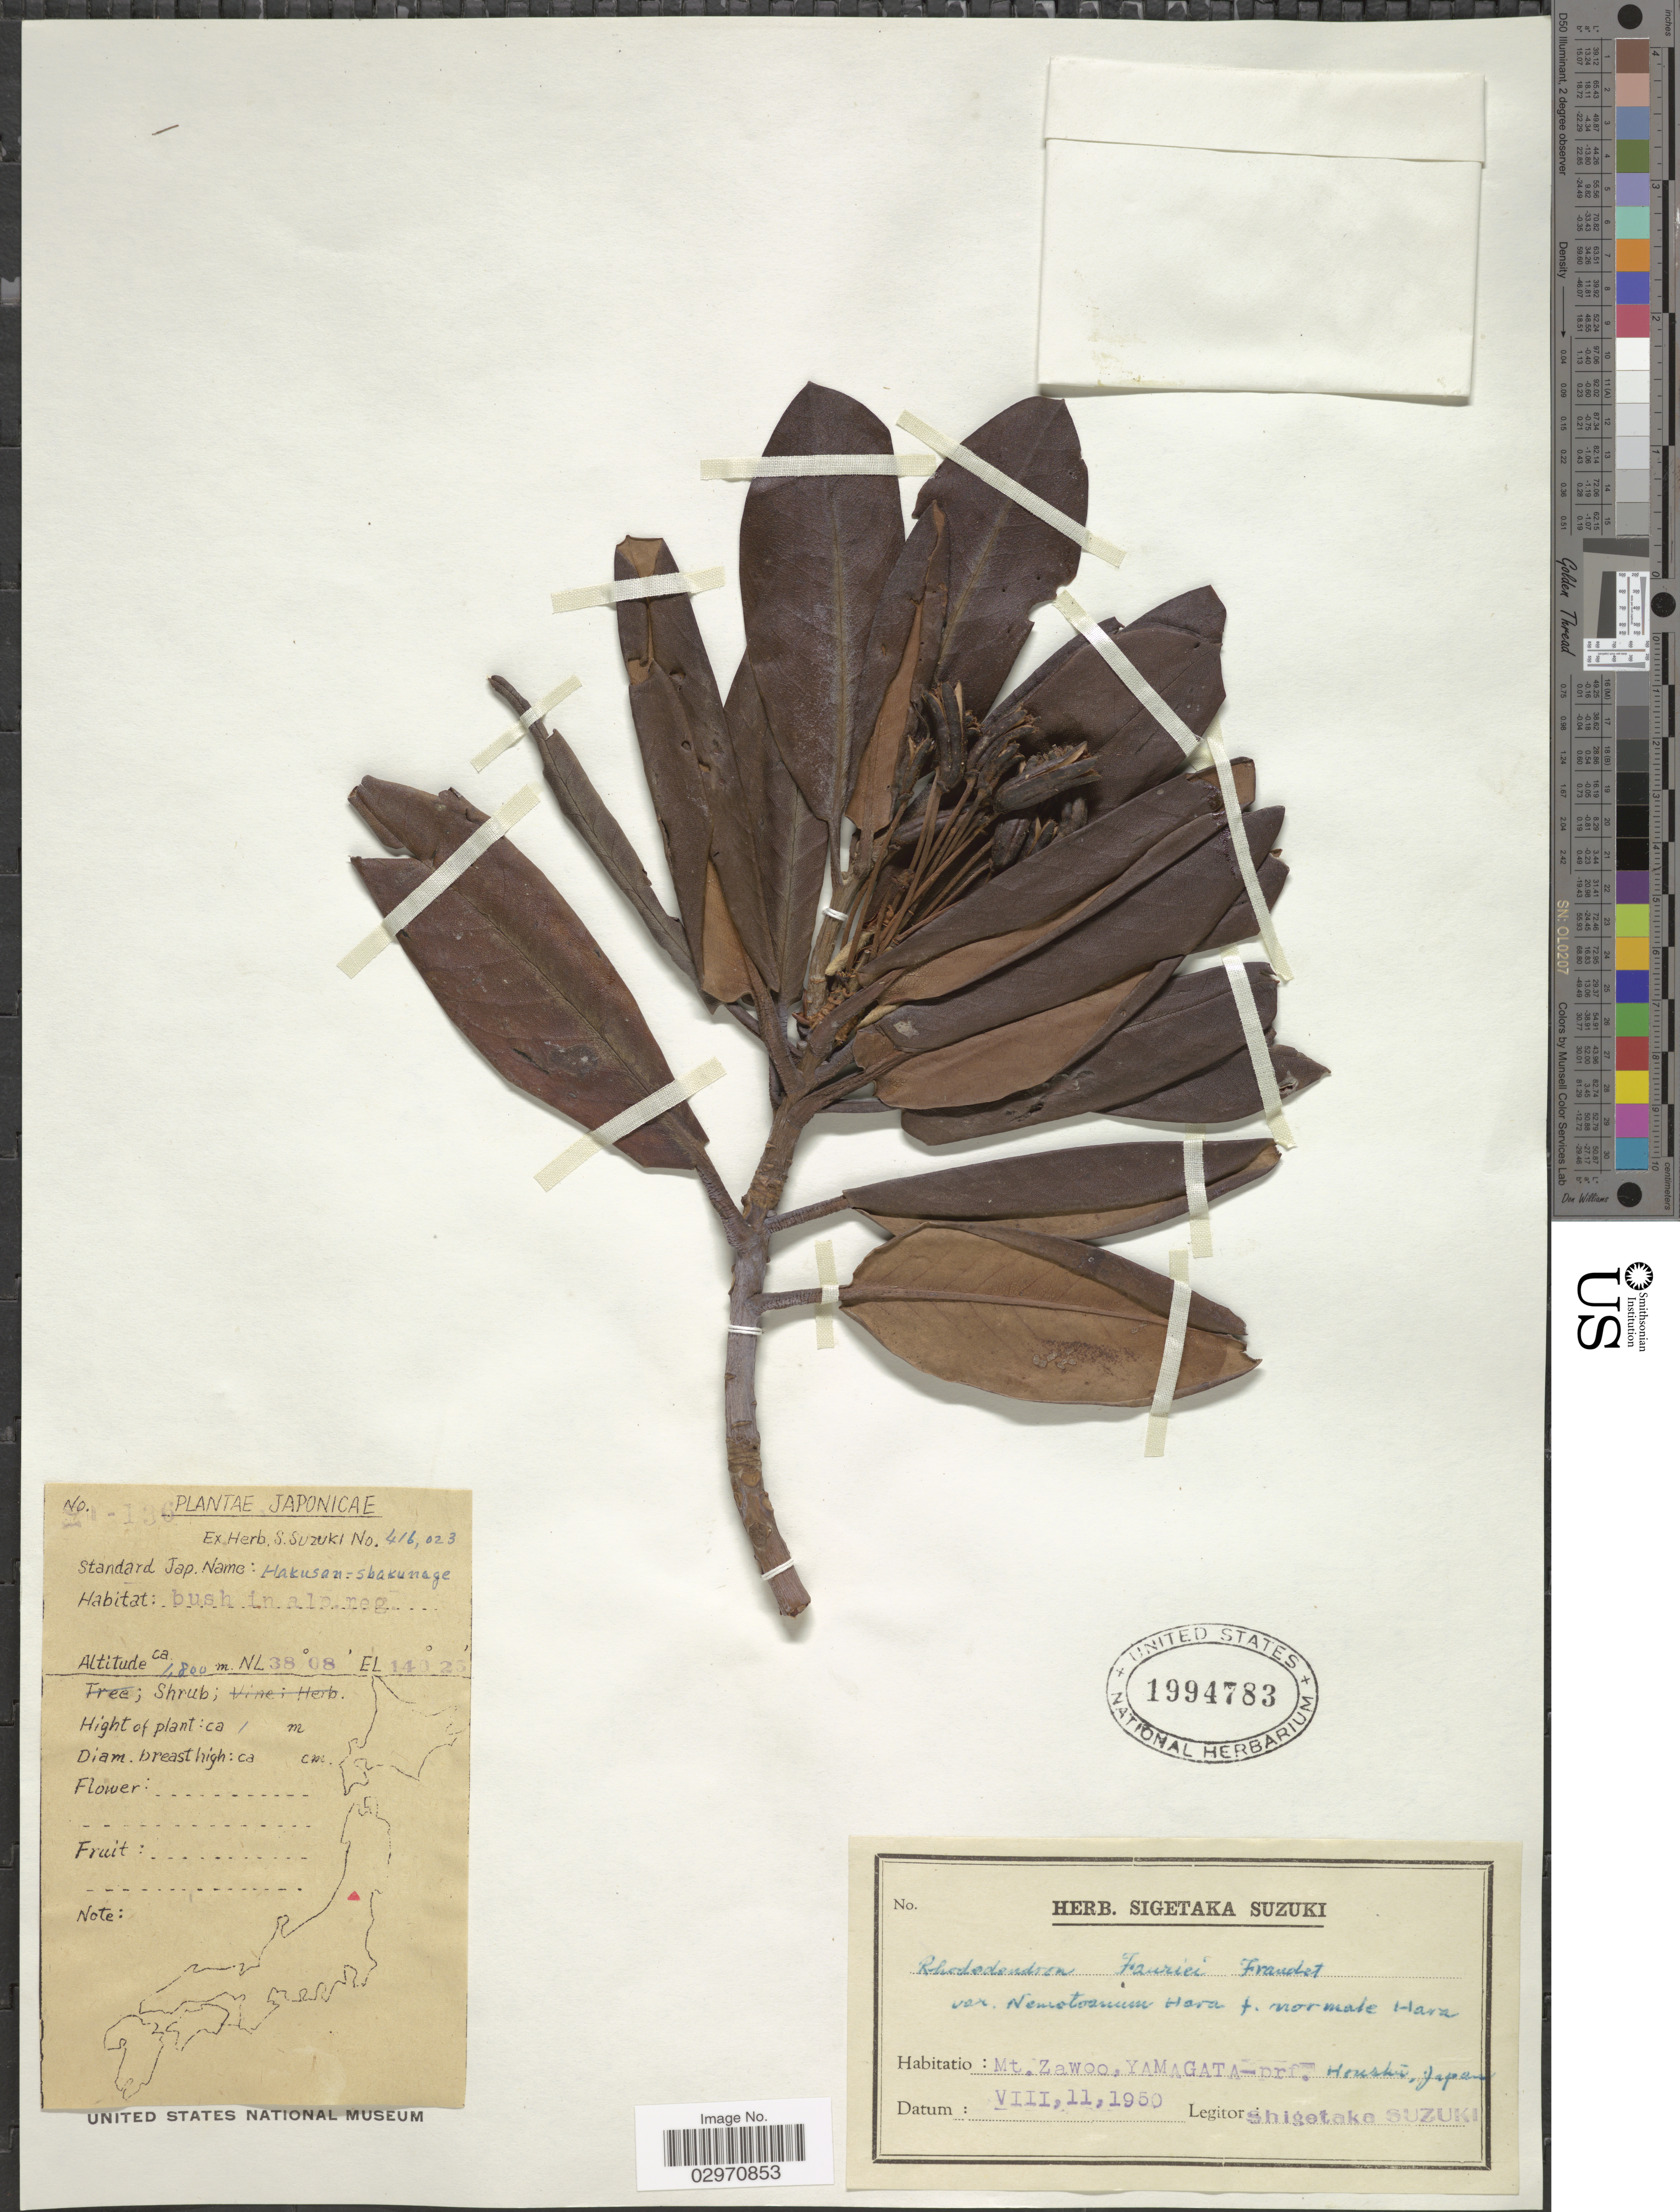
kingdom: Plantae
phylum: Tracheophyta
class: Magnoliopsida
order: Ericales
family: Ericaceae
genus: Rhododendron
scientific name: Rhododendron fauriei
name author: Franch.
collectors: S. Suzuki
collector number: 91-136?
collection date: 1950-08-11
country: Japan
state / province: Yamagata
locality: Mt. Zawoo, Yamagata-pri. Honshu.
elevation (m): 1800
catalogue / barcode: US 1994783